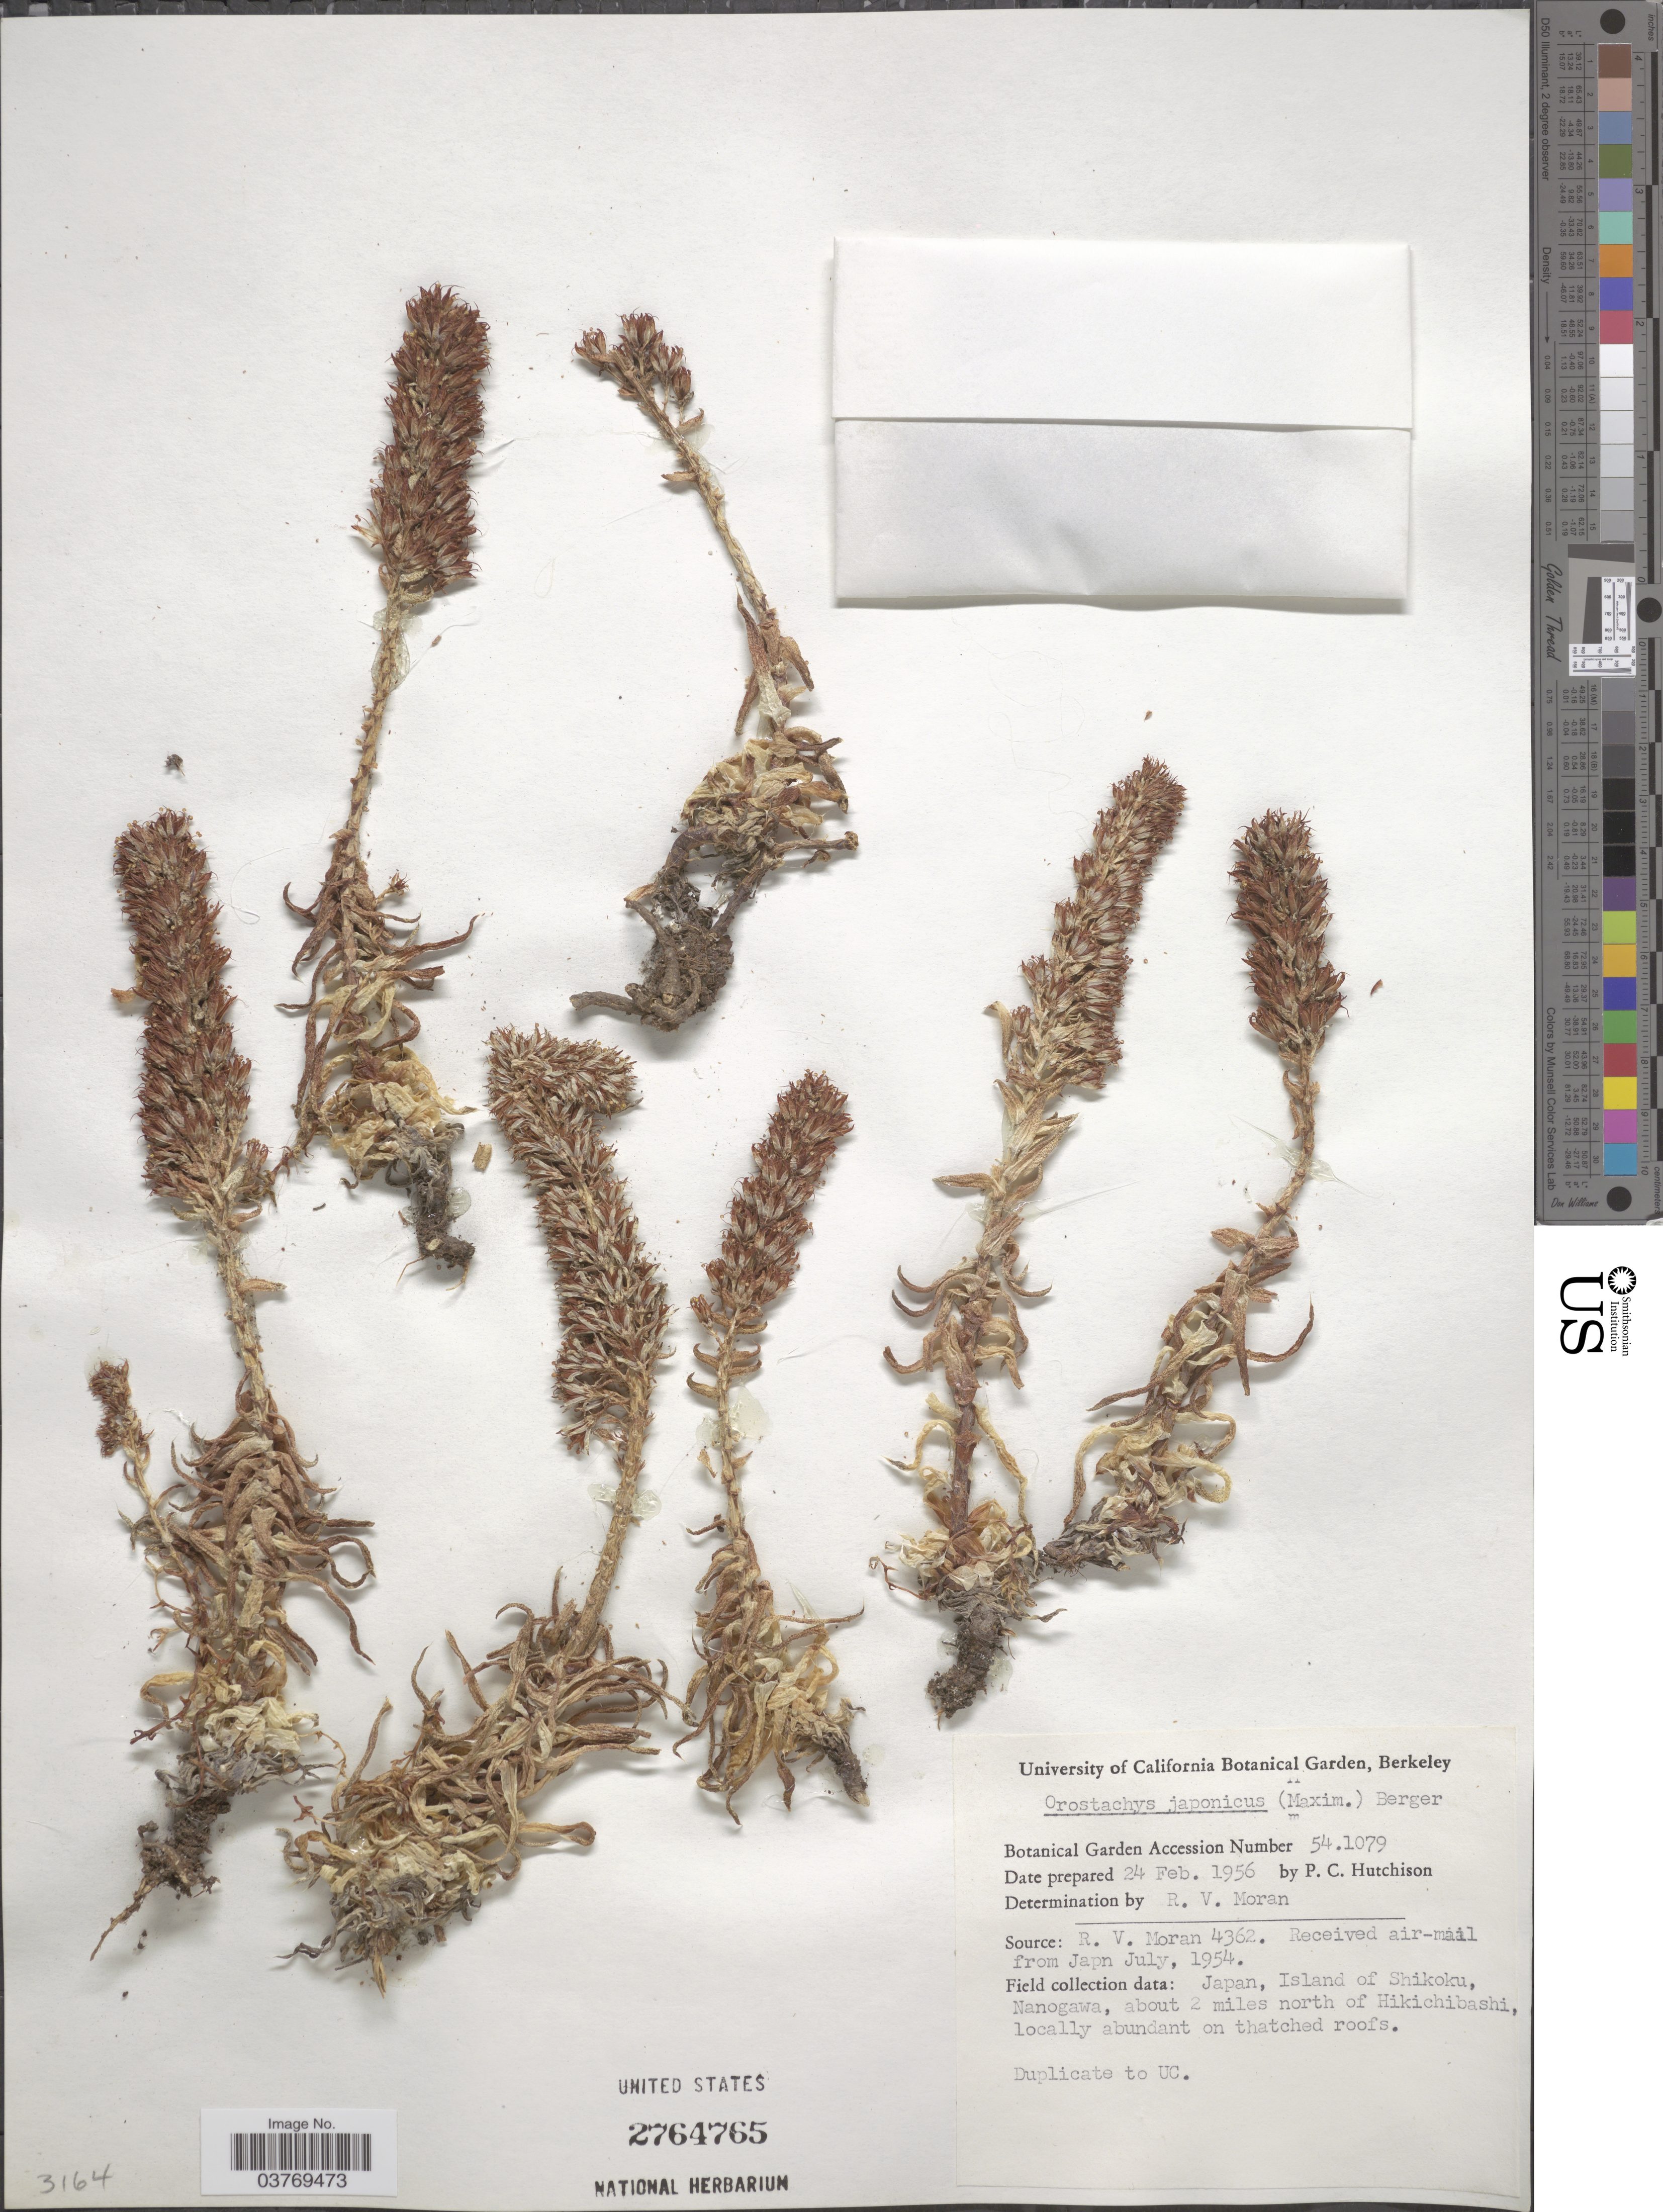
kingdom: Plantae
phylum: Tracheophyta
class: Magnoliopsida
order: Saxifragales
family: Crassulaceae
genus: Orostachys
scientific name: Orostachys japonica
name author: (Maxim.) A. Berger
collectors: P. C. Hutchison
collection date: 1956-02-24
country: United States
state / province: California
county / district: Alameda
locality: University of California Botanical Garden, Berkeley.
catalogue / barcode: US 2764765